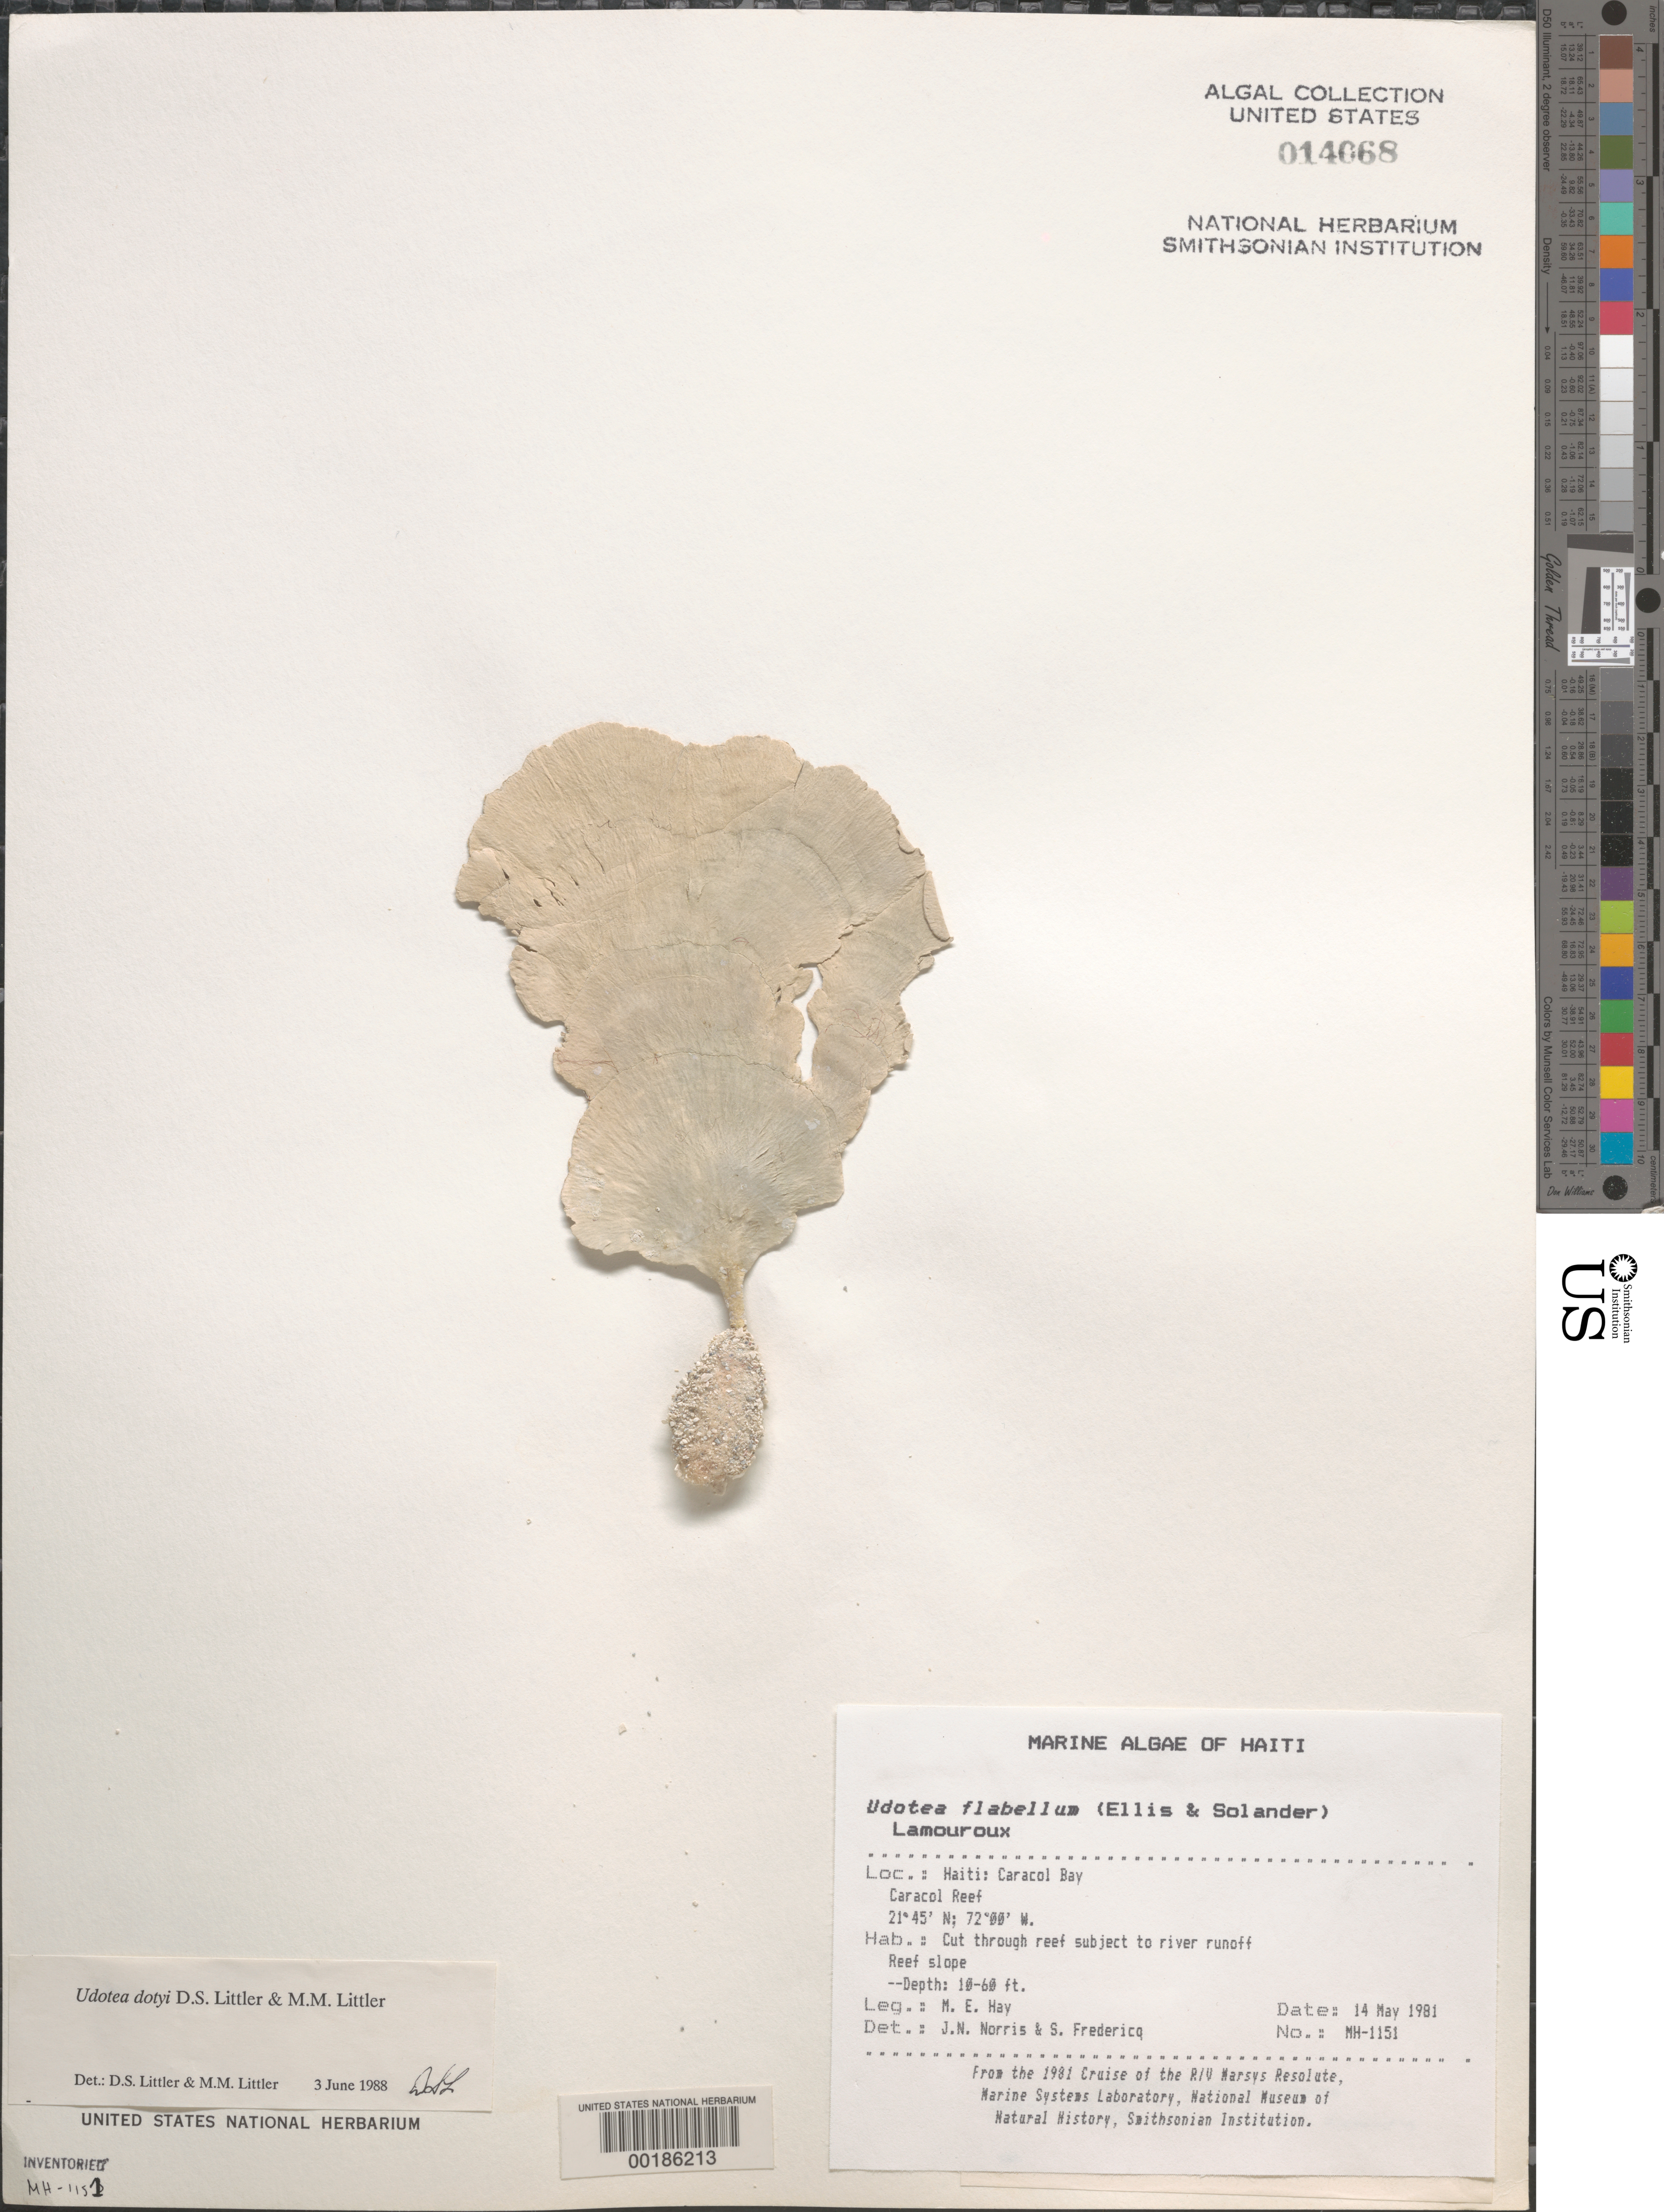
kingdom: Plantae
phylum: Chlorophyta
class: Ulvophyceae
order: Bryopsidales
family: Udoteaceae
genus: Udotea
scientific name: Udotea dotyi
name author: D.S. Littler & Littler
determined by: Littler, D. S.; Littler, M. M.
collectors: M. E. Hay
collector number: MEH-1151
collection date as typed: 14 May 1981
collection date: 1981-05-14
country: Haiti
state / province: Nord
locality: Caracol Reef, Caracol Bay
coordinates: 21 45'N, 72 00'W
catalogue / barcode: US 14068